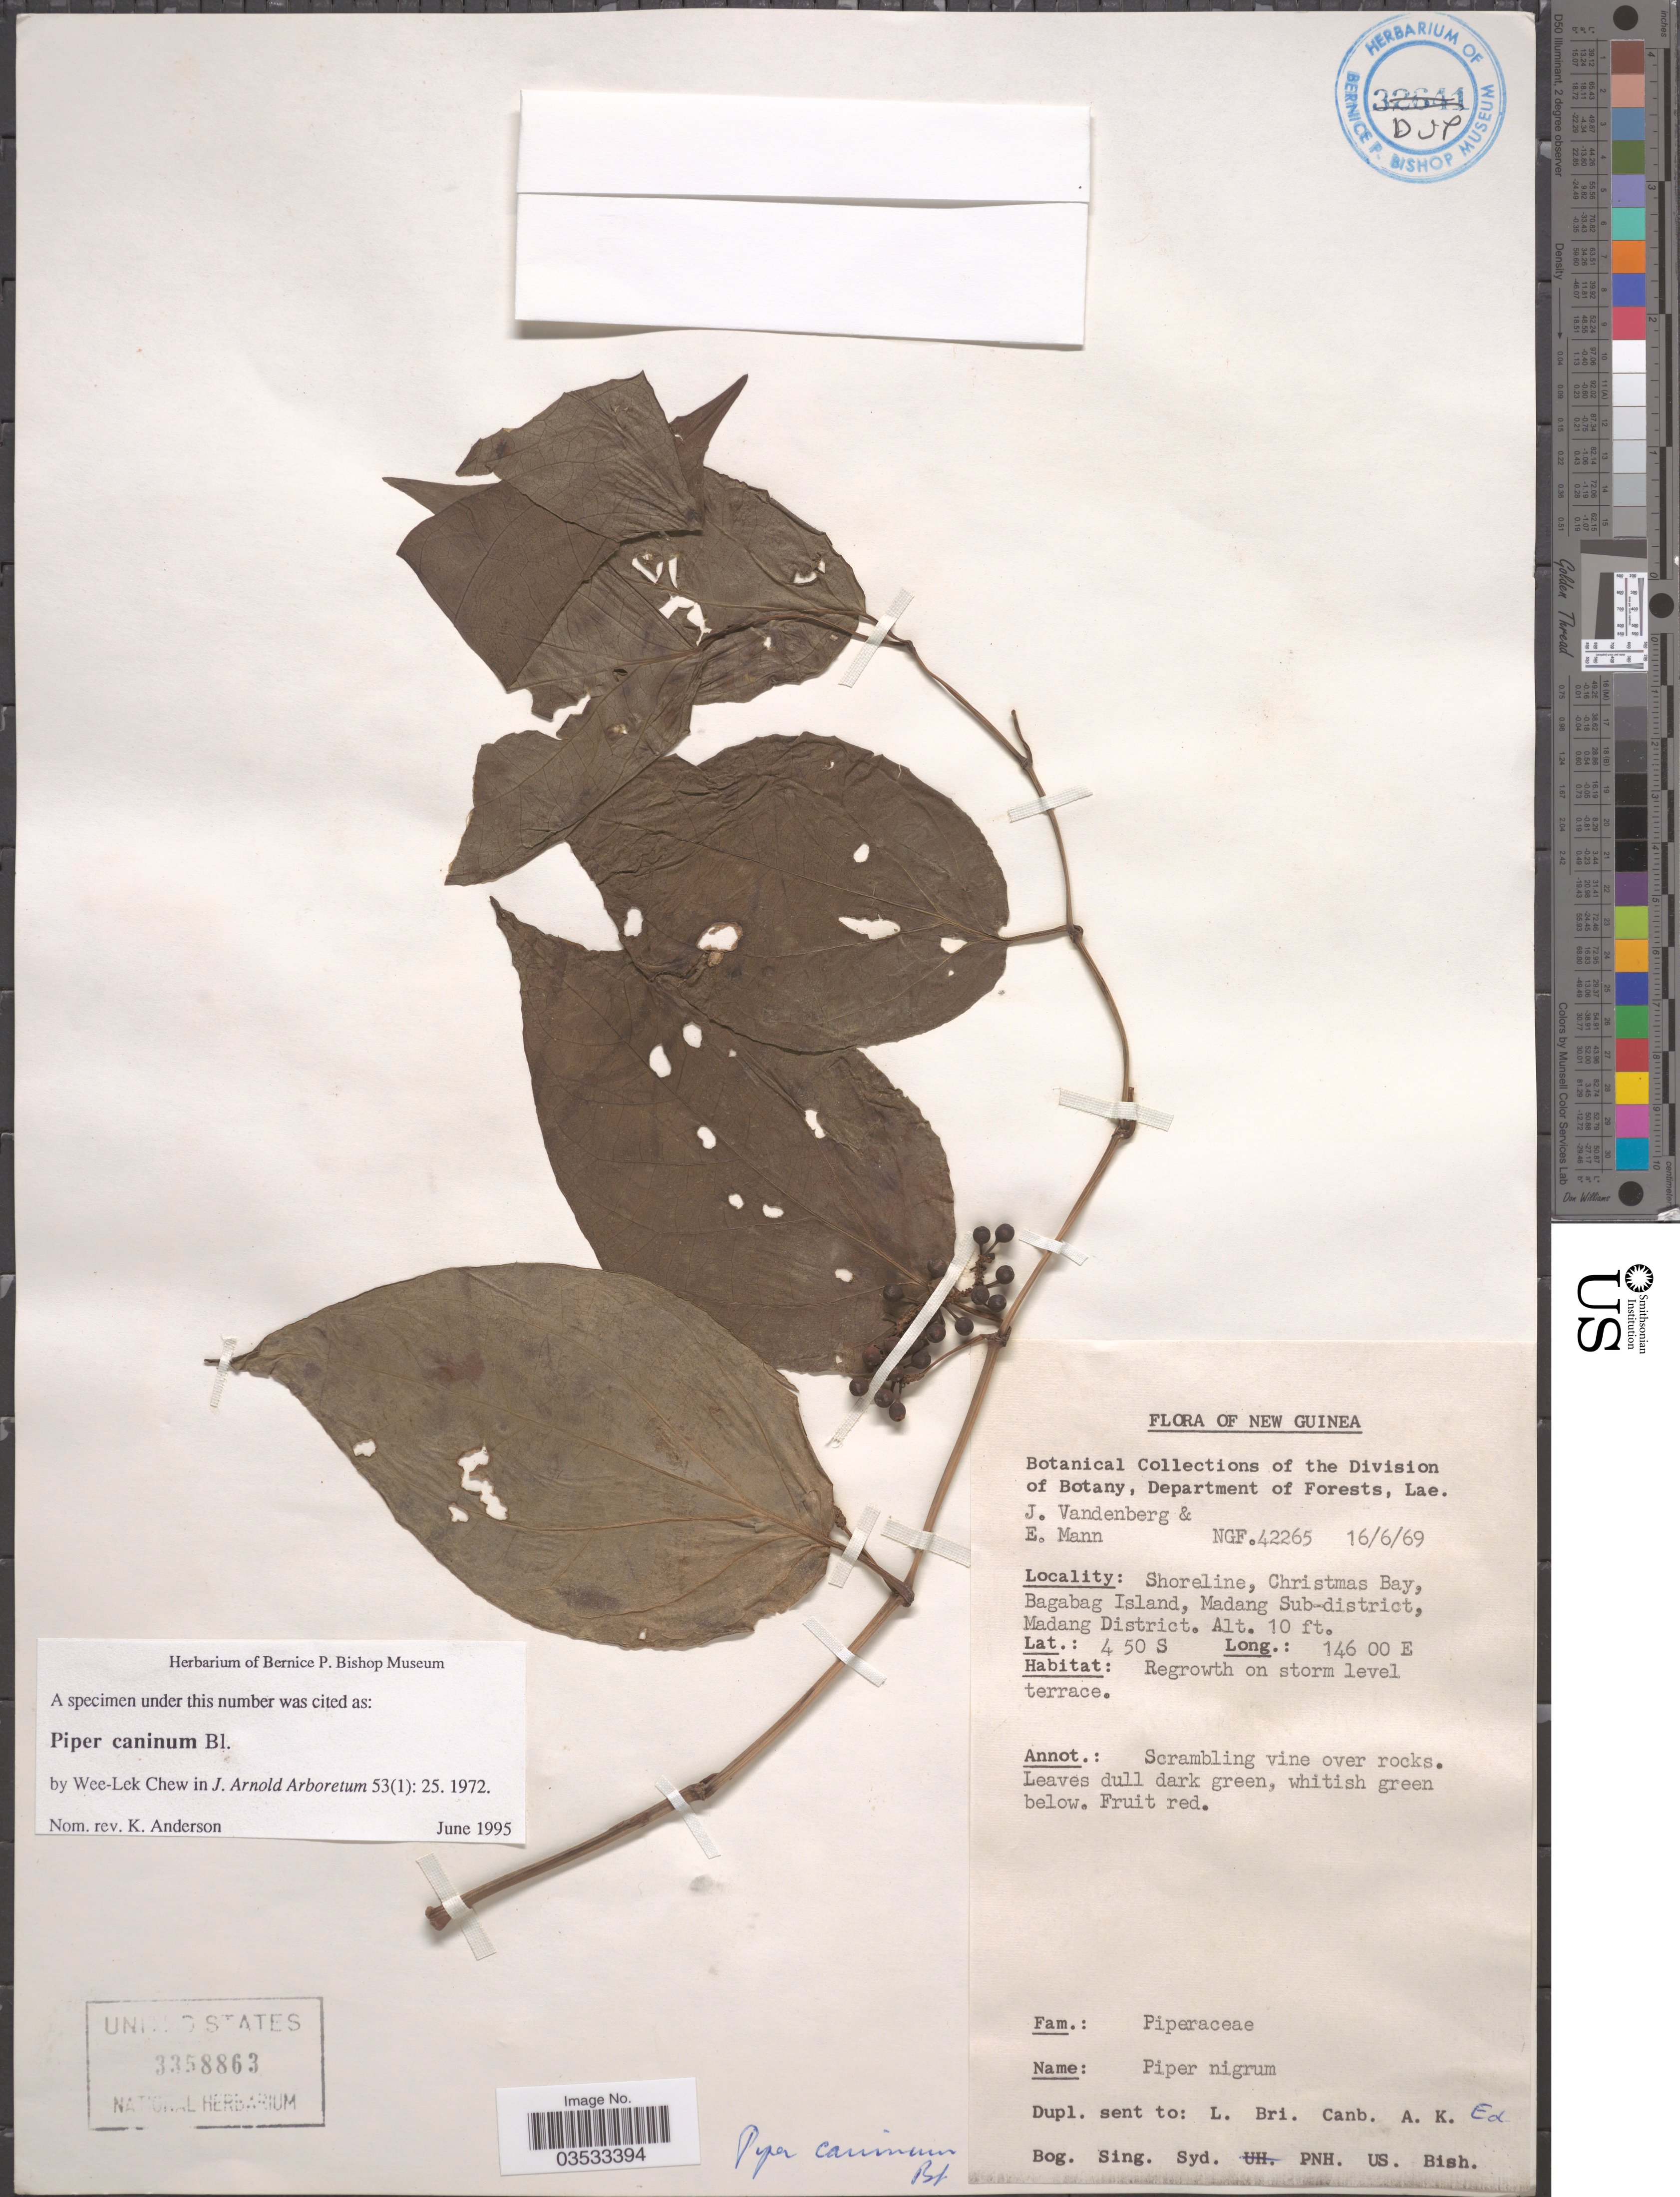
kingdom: Plantae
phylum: Tracheophyta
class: Magnoliopsida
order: Piperales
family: Piperaceae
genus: Piper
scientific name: Piper caninum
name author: Blume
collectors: J. Vandenberg & E. Mann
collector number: NGF 42265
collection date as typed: Transcribed d/m/y: 16/6/69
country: Papua New Guinea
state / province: Madang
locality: Shoreline, Christman Bay, Bagabag Island, Madang Sub-district, Madang District.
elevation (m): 3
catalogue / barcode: US 3358863